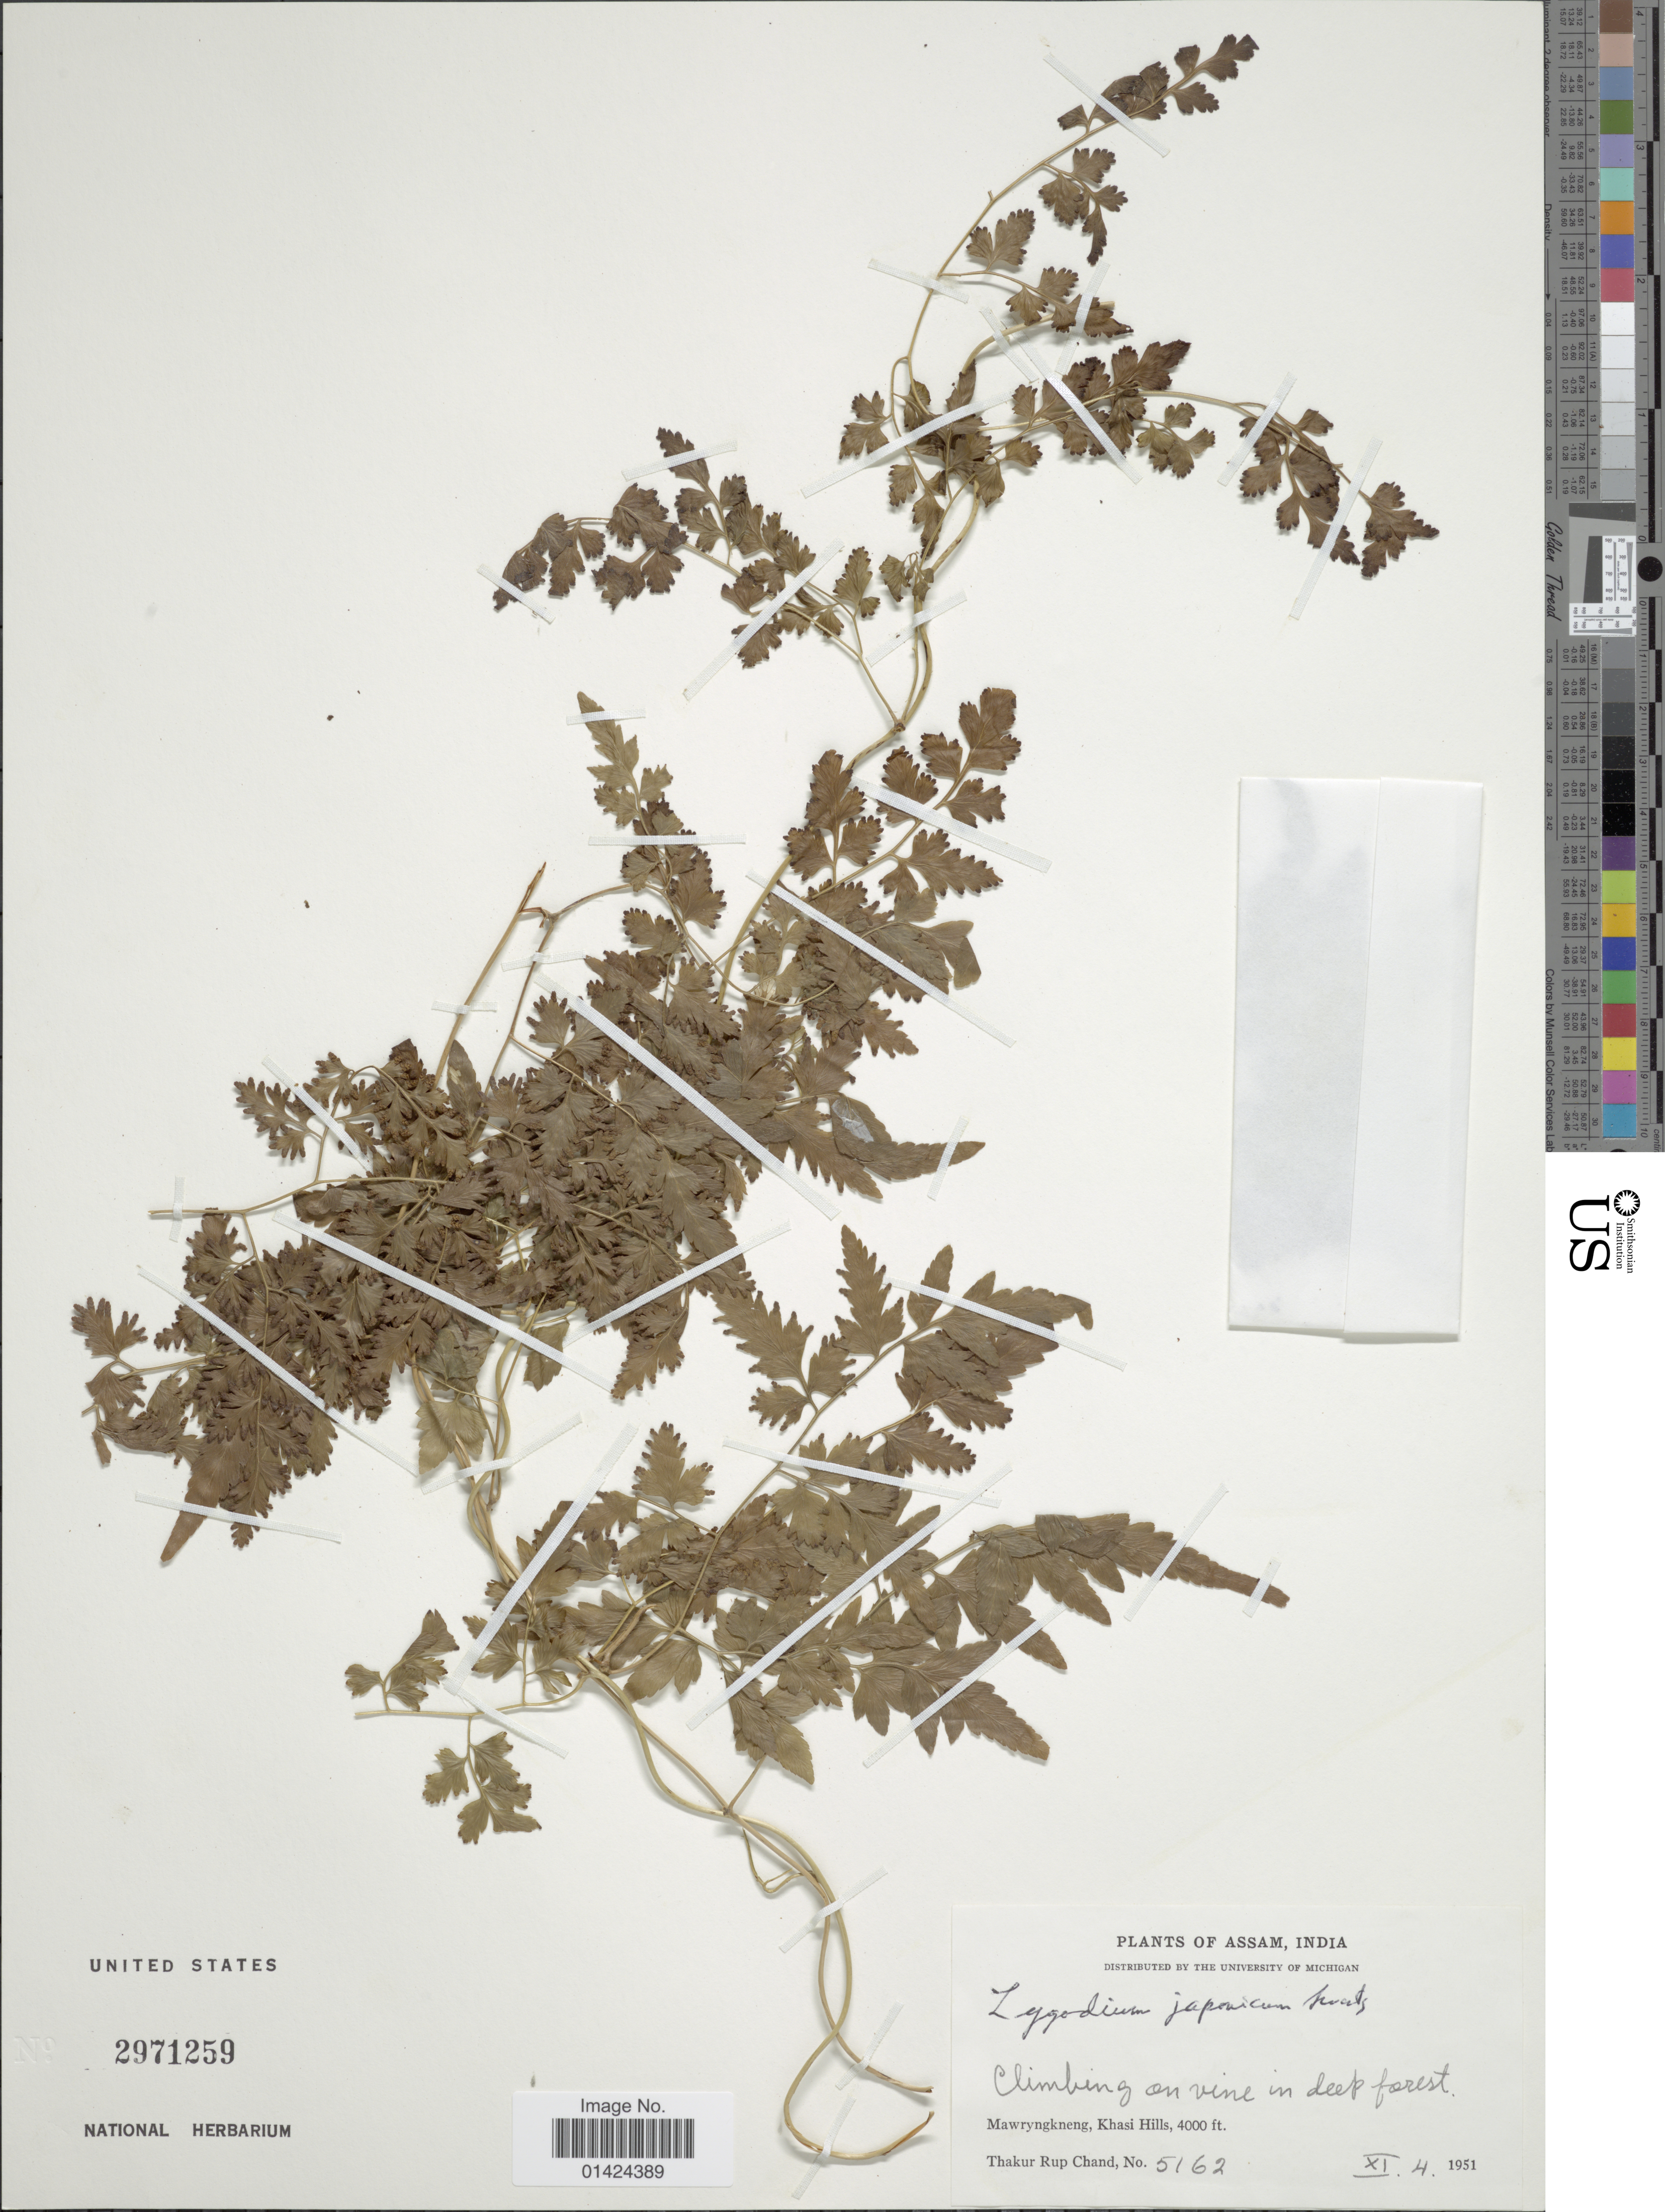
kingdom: Plantae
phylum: Tracheophyta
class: Polypodiopsida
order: Schizaeales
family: Lygodiaceae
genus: Lygodium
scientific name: Lygodium japonicum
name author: (Thunb.) Sw.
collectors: T. R. Chand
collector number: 5162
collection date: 1951-11-04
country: India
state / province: Meghalaya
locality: Mawryngkneng, Khasi Hills.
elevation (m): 1219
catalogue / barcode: US 2971259